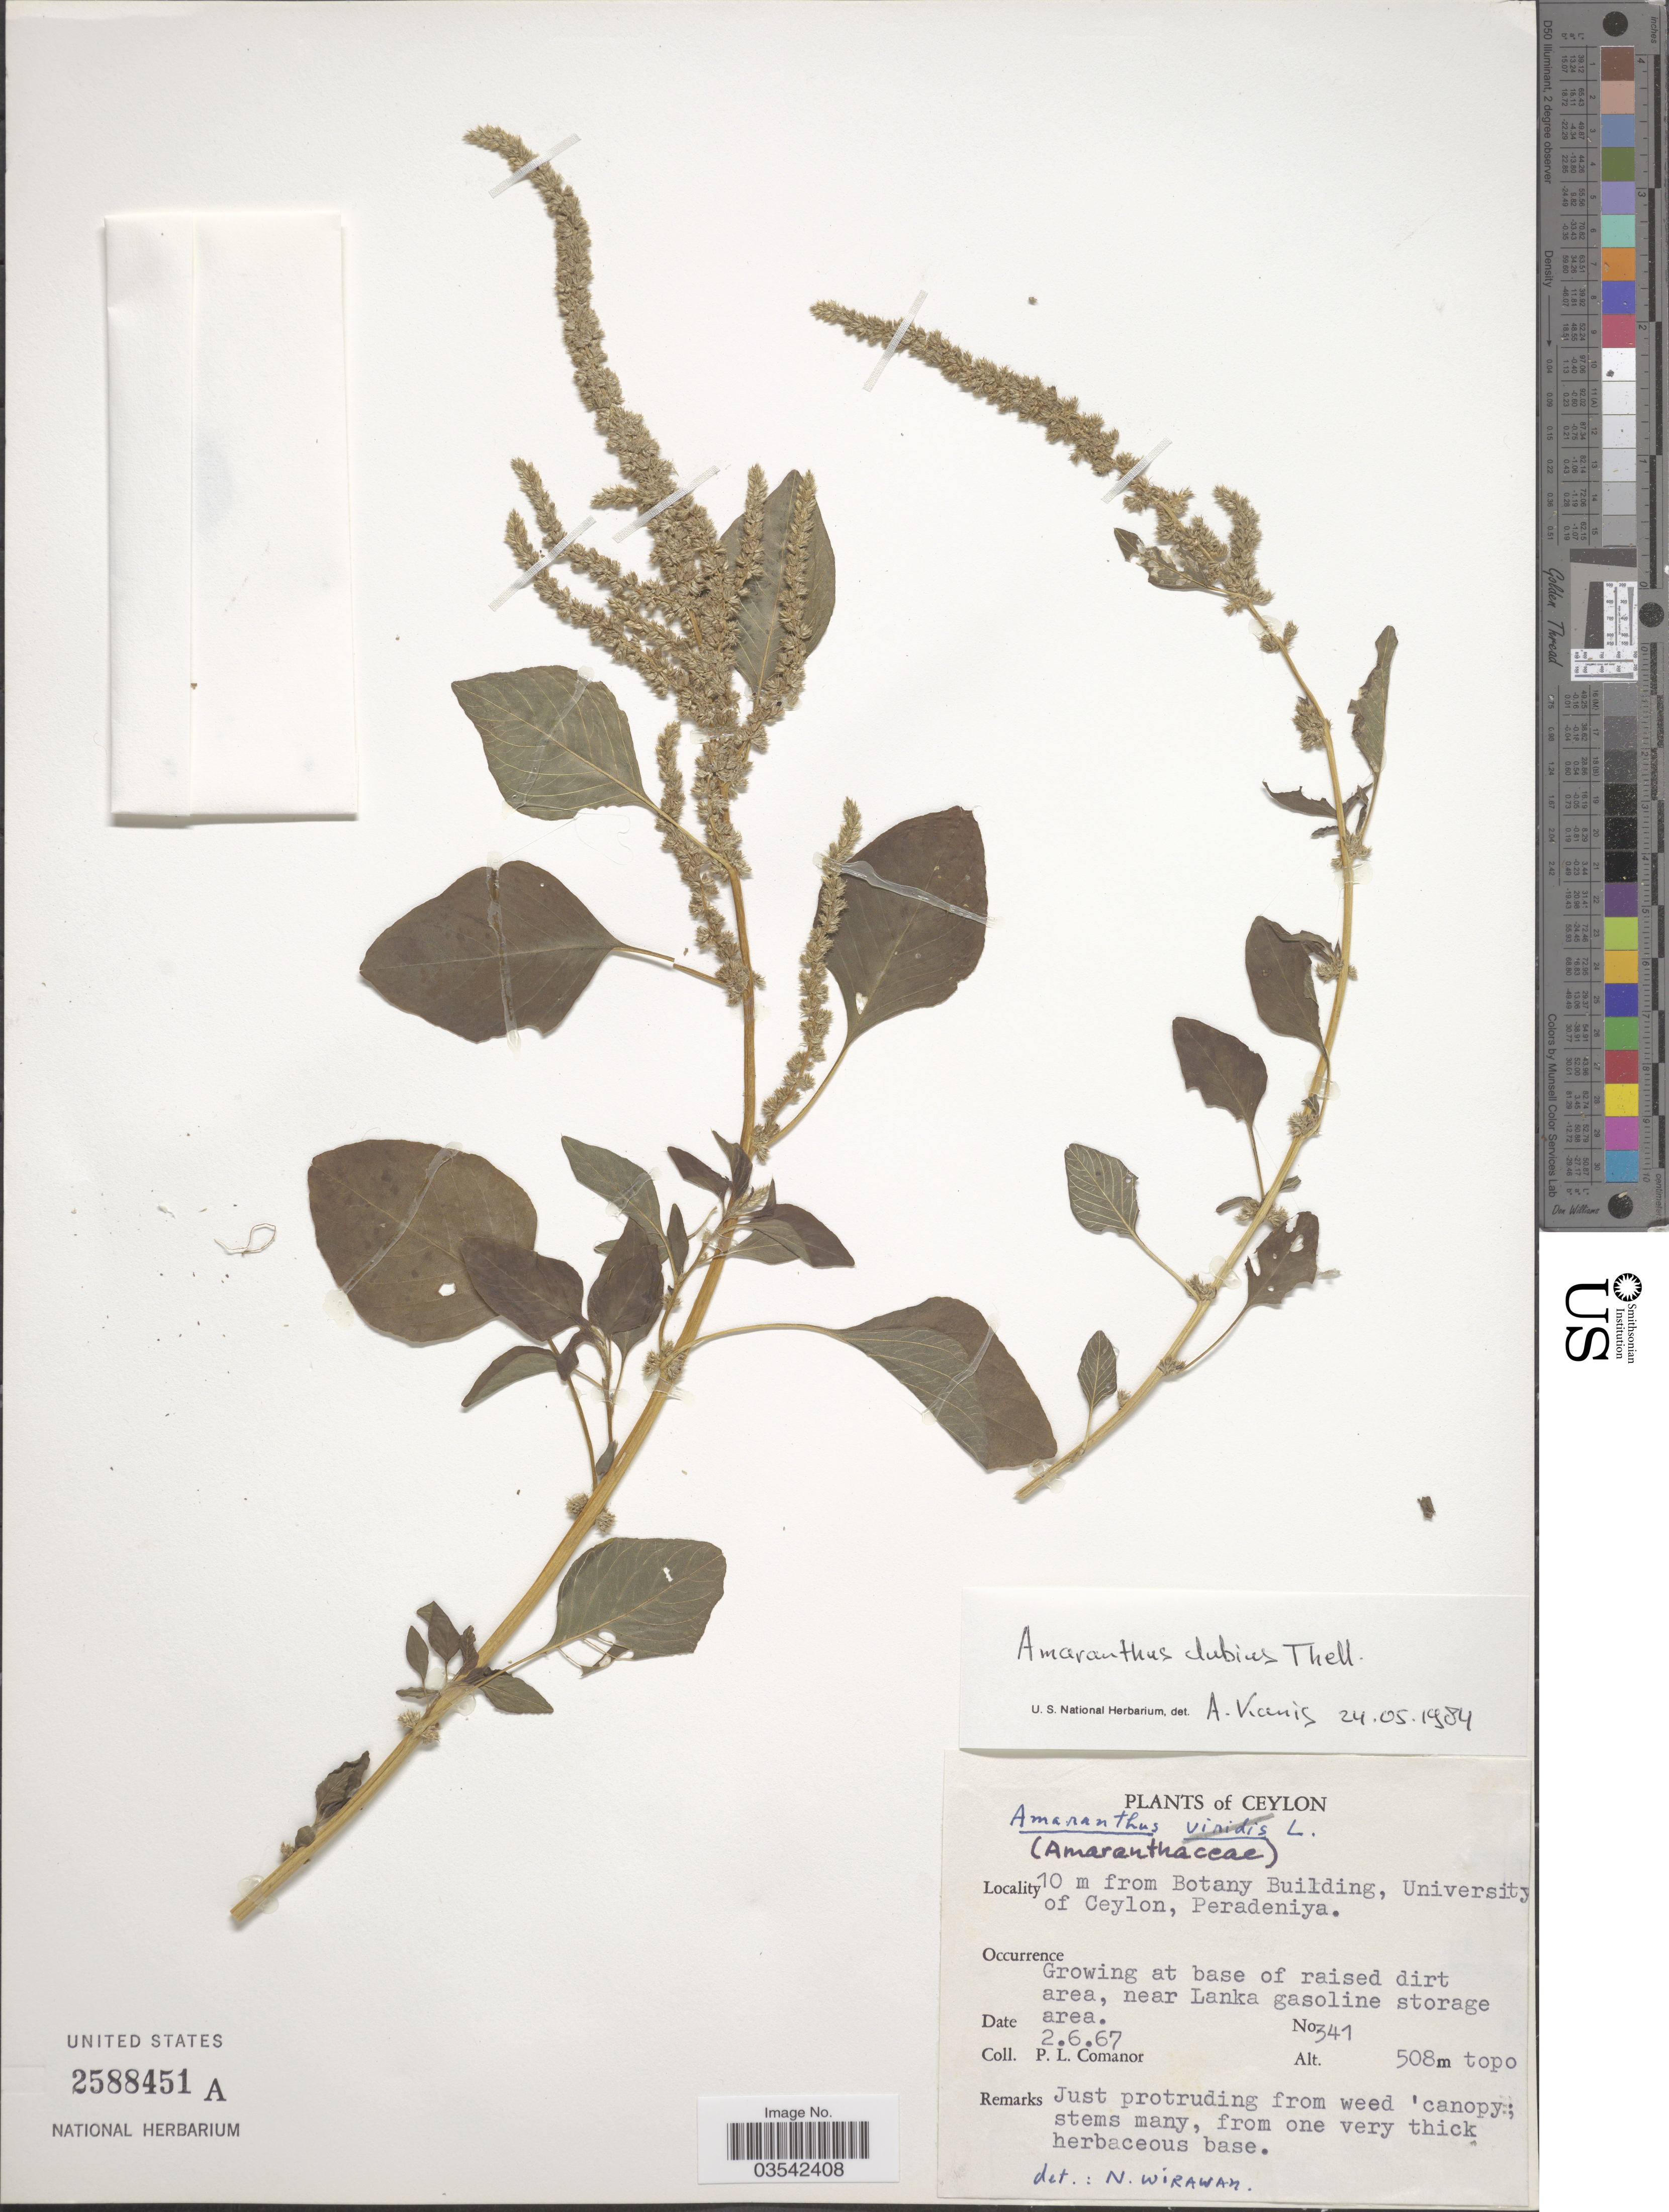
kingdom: Plantae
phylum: Tracheophyta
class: Magnoliopsida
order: Caryophyllales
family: Amaranthaceae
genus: Amaranthus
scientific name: Amaranthus dubius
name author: Mart. ex Thell.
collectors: P. Comanor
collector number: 341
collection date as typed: Transcribed d/m/y: 2/6/67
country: Sri Lanka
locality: Ceylon. 10 m from Botany Building, University of Ceylon, Peradeniya. Near Lanka gasoline storage area.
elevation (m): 508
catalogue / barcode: US 2588451A